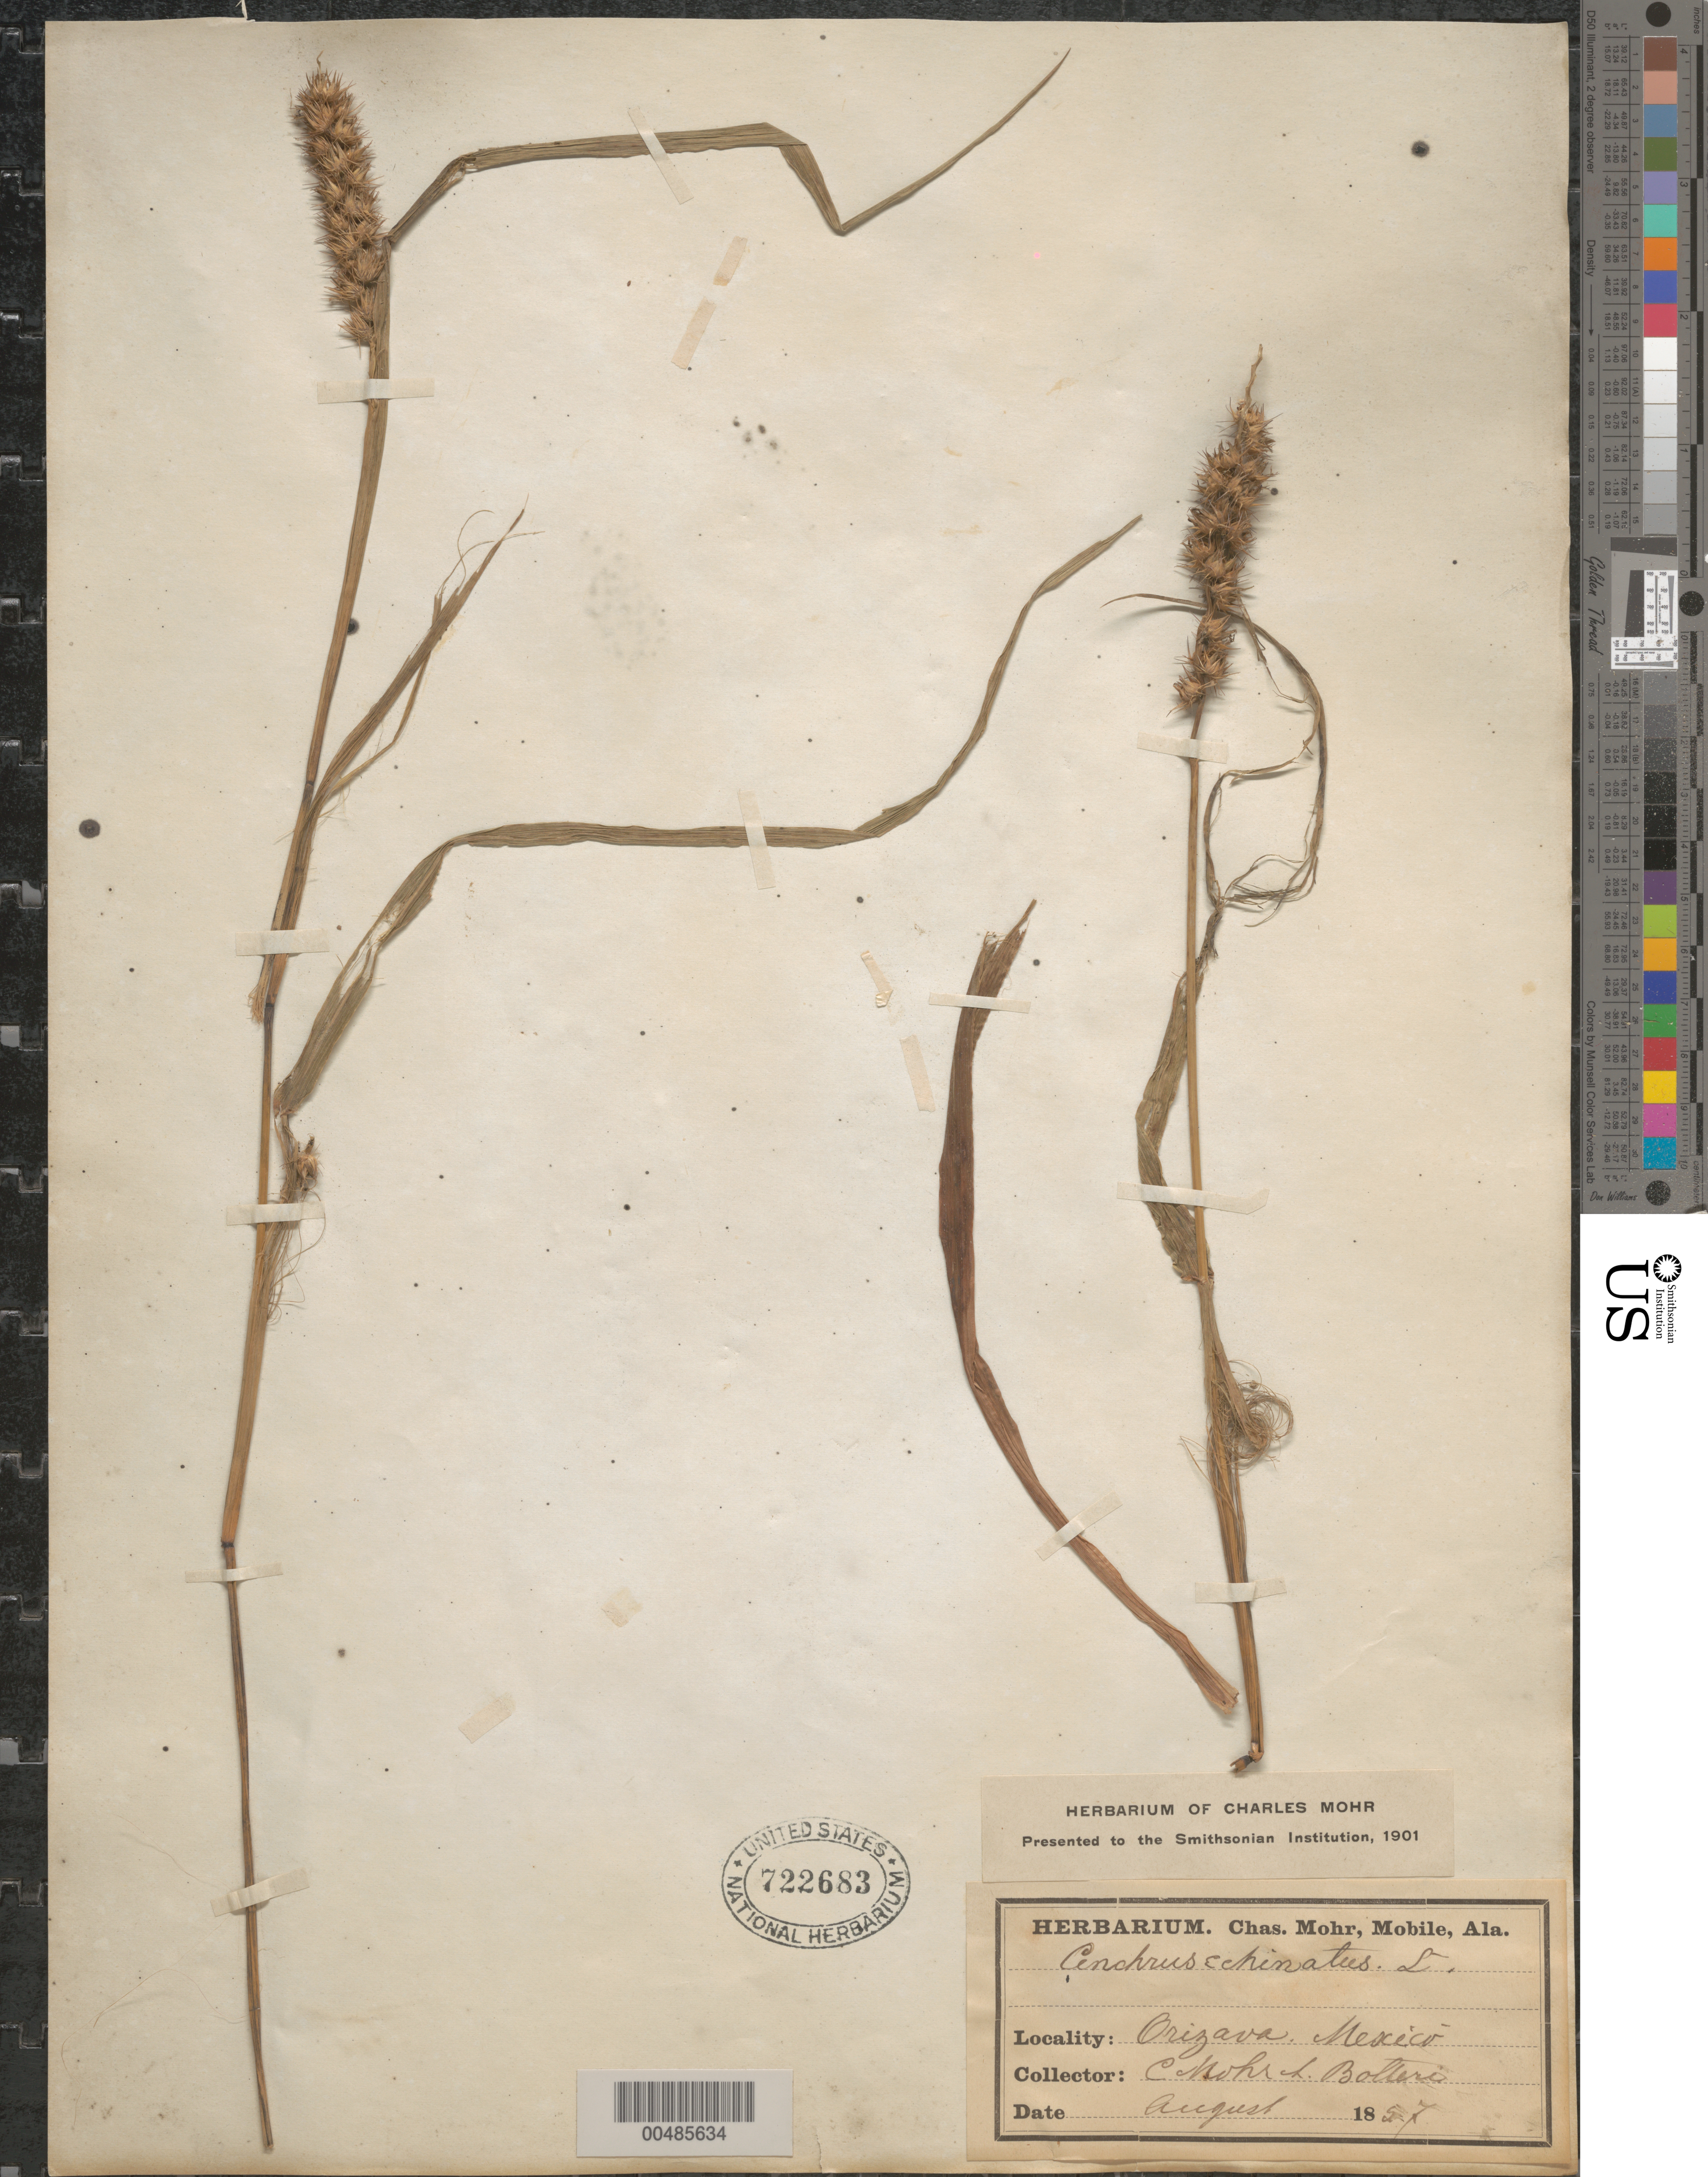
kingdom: Plantae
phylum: Tracheophyta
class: Liliopsida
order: Poales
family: Poaceae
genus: Cenchrus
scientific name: Cenchrus echinatus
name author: L.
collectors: C. T. Mohr & M. Botteri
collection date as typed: Aug 1897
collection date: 1897-08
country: Mexico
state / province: Veracruz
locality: Orizaba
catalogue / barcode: US 722683